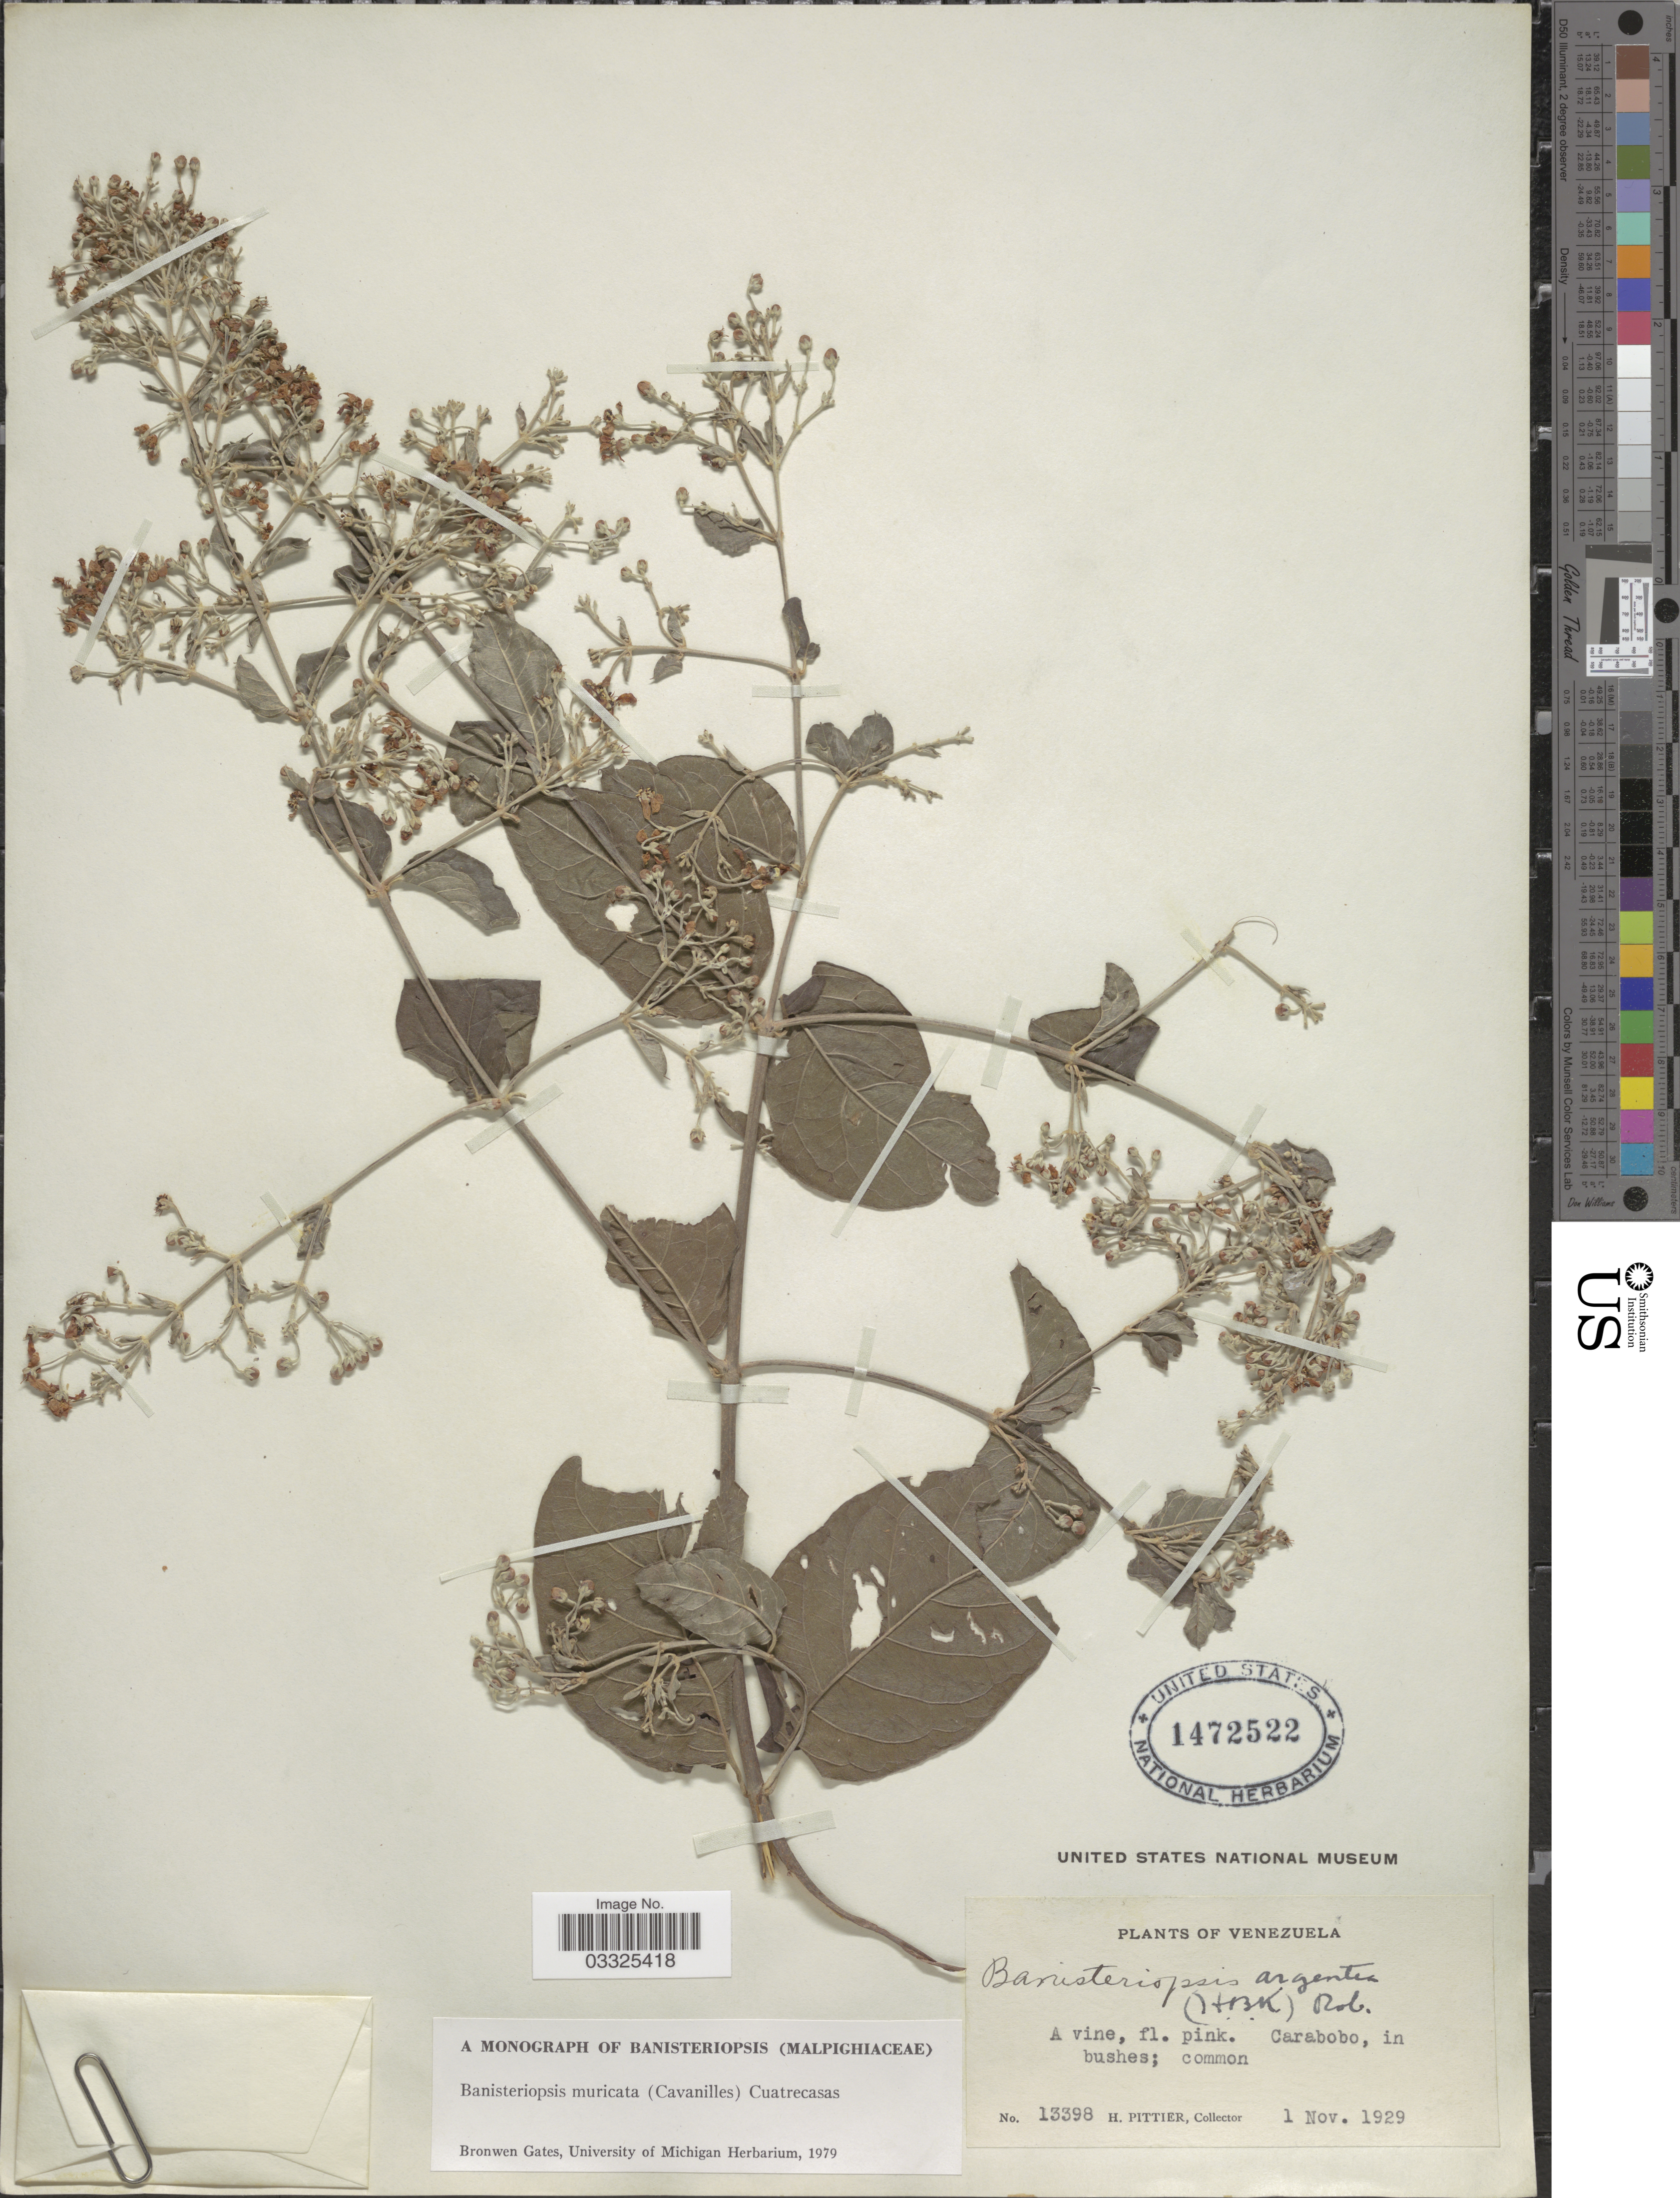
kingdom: Plantae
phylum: Tracheophyta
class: Magnoliopsida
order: Malpighiales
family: Malpighiaceae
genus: Banisteriopsis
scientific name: Banisteriopsis muricata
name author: (Cav.) Cuatrec.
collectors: H. F. Pittier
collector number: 13398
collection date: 1929-11-01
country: Venezuela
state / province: Carabobo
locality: Carabobo.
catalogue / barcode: US 1472522